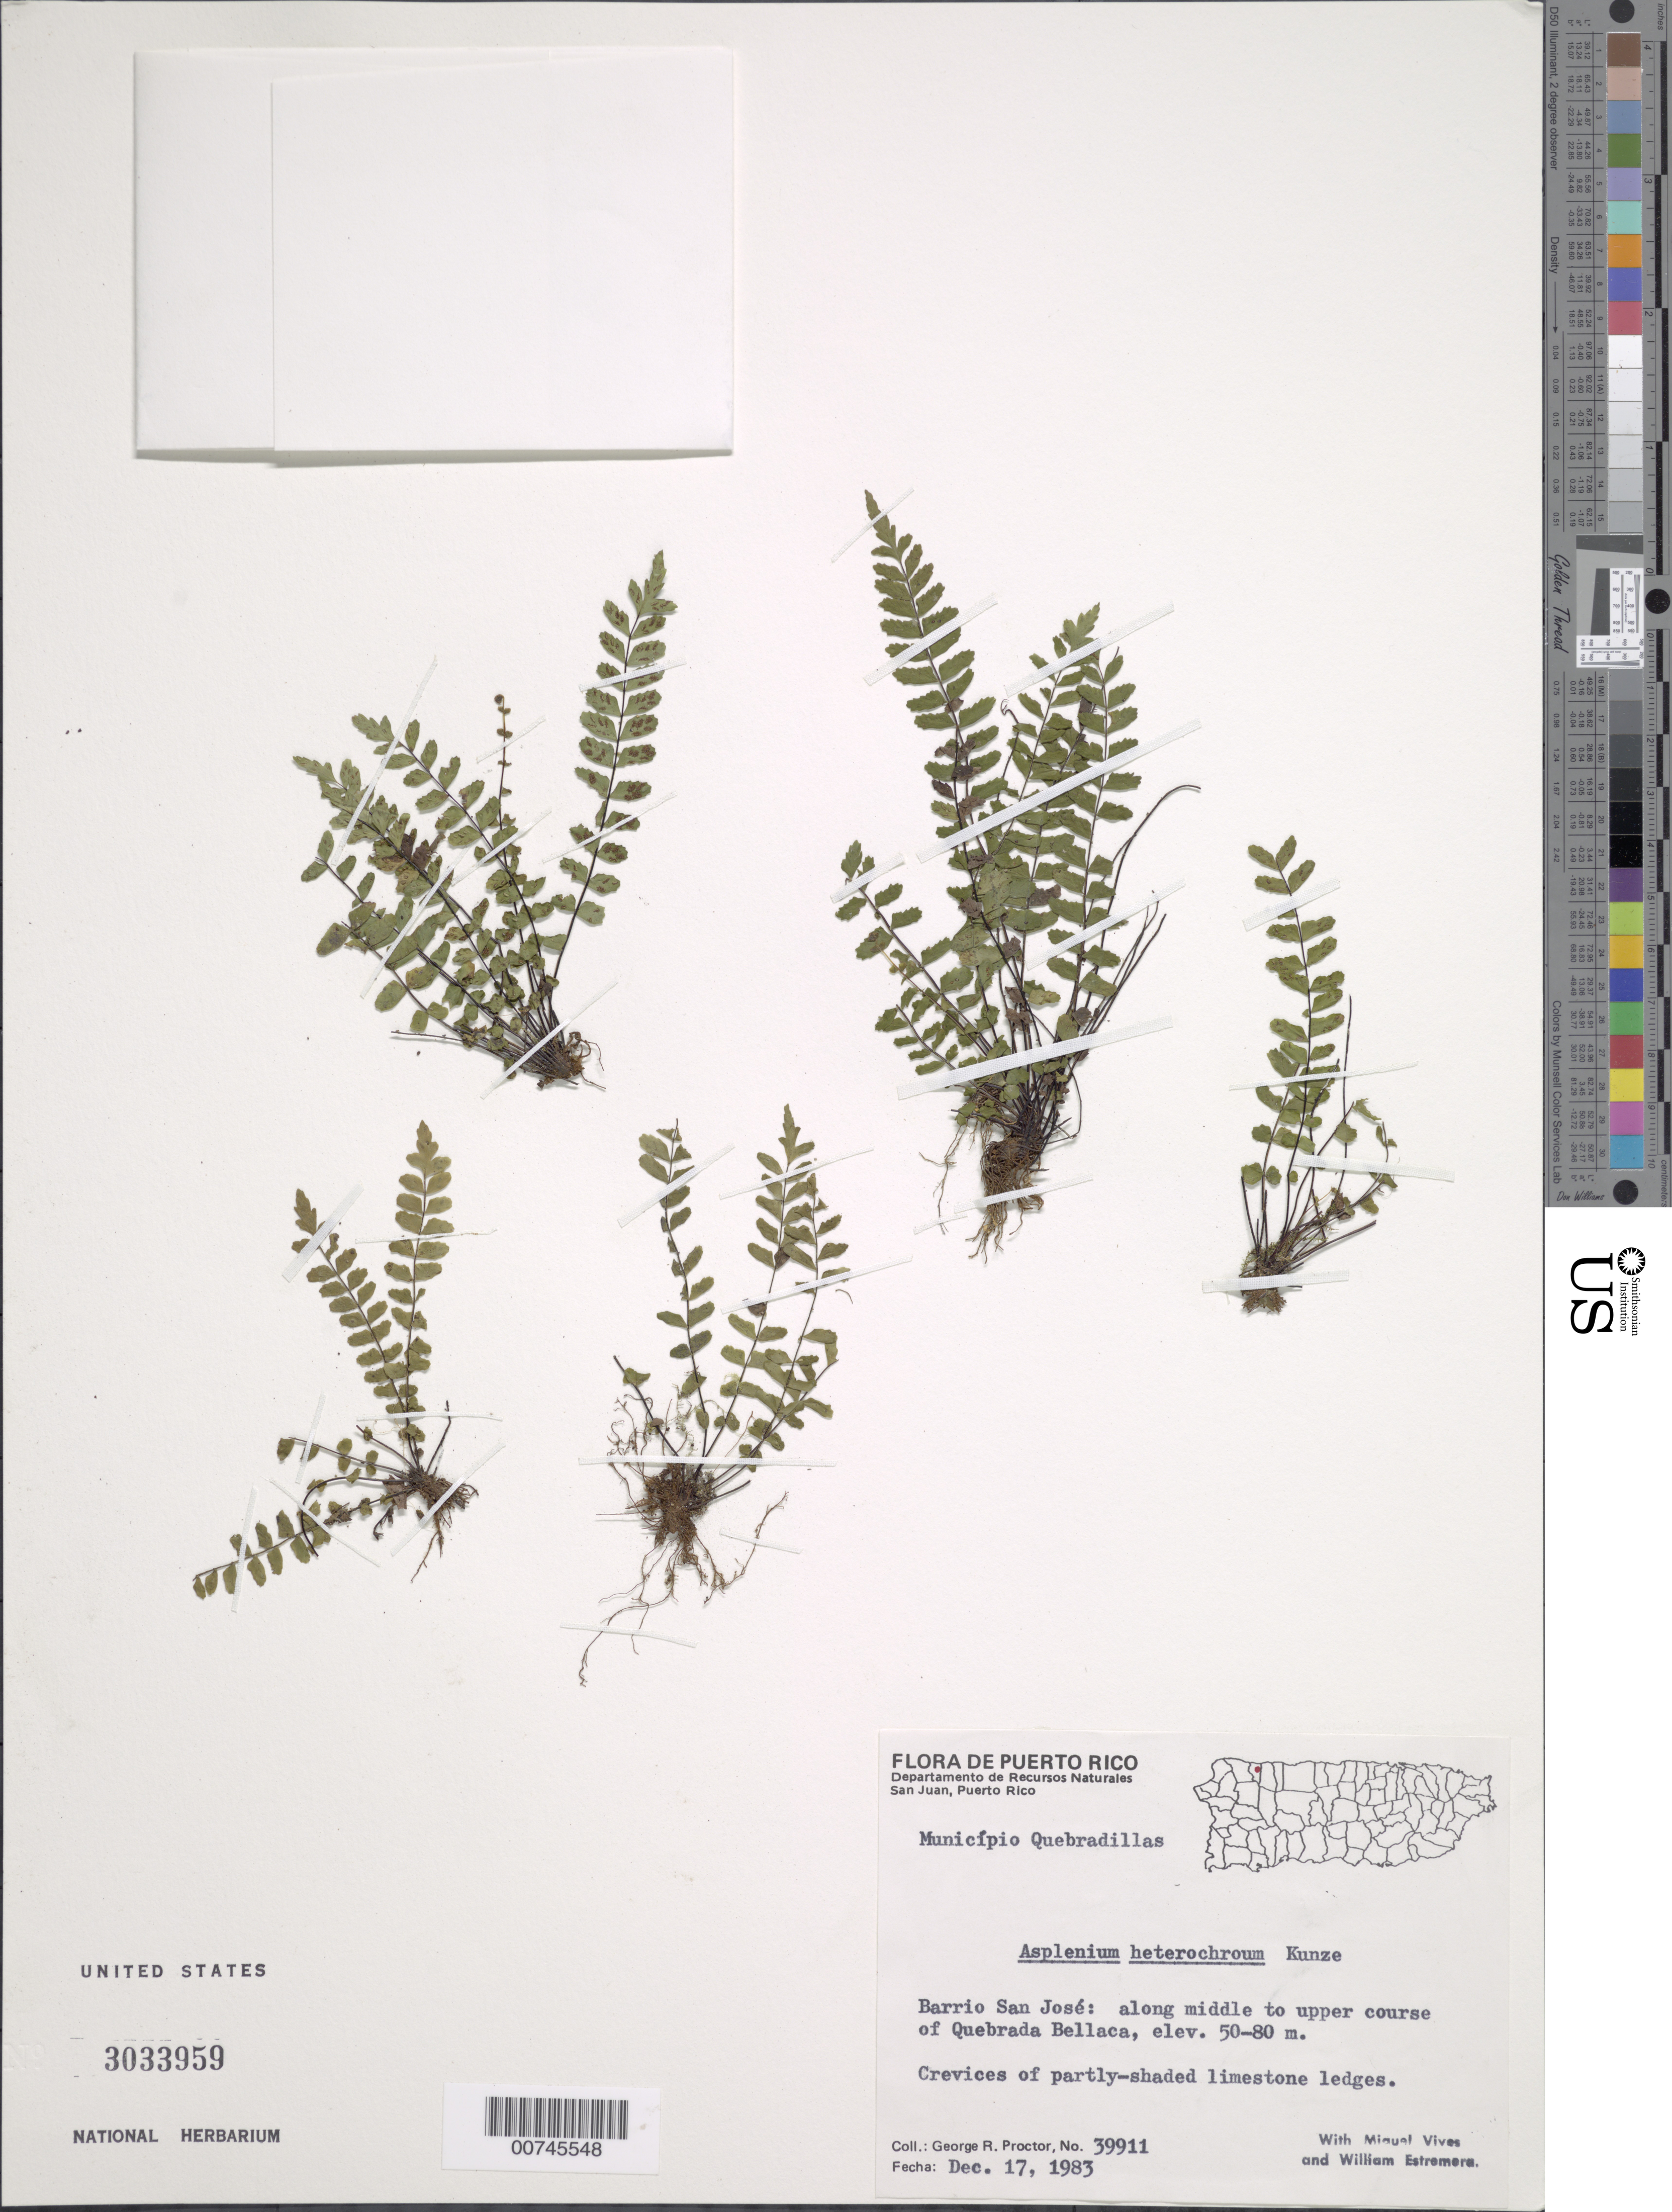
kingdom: Plantae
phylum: Tracheophyta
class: Polypodiopsida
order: Polypodiales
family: Aspleniaceae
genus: Asplenium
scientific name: Asplenium heterochroum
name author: Kunze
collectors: G. R. Proctor, M. Vives & W. Estremera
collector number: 39911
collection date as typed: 17 Dec 1983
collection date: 1983-12-17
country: Puerto Rico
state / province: Quebradillas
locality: Barrio San José: along middle to upper course of Quebrada Bellaca. Municipio Quebradillas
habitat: Crevices of partly-shaded limestone ledges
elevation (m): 50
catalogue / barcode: US 3033959